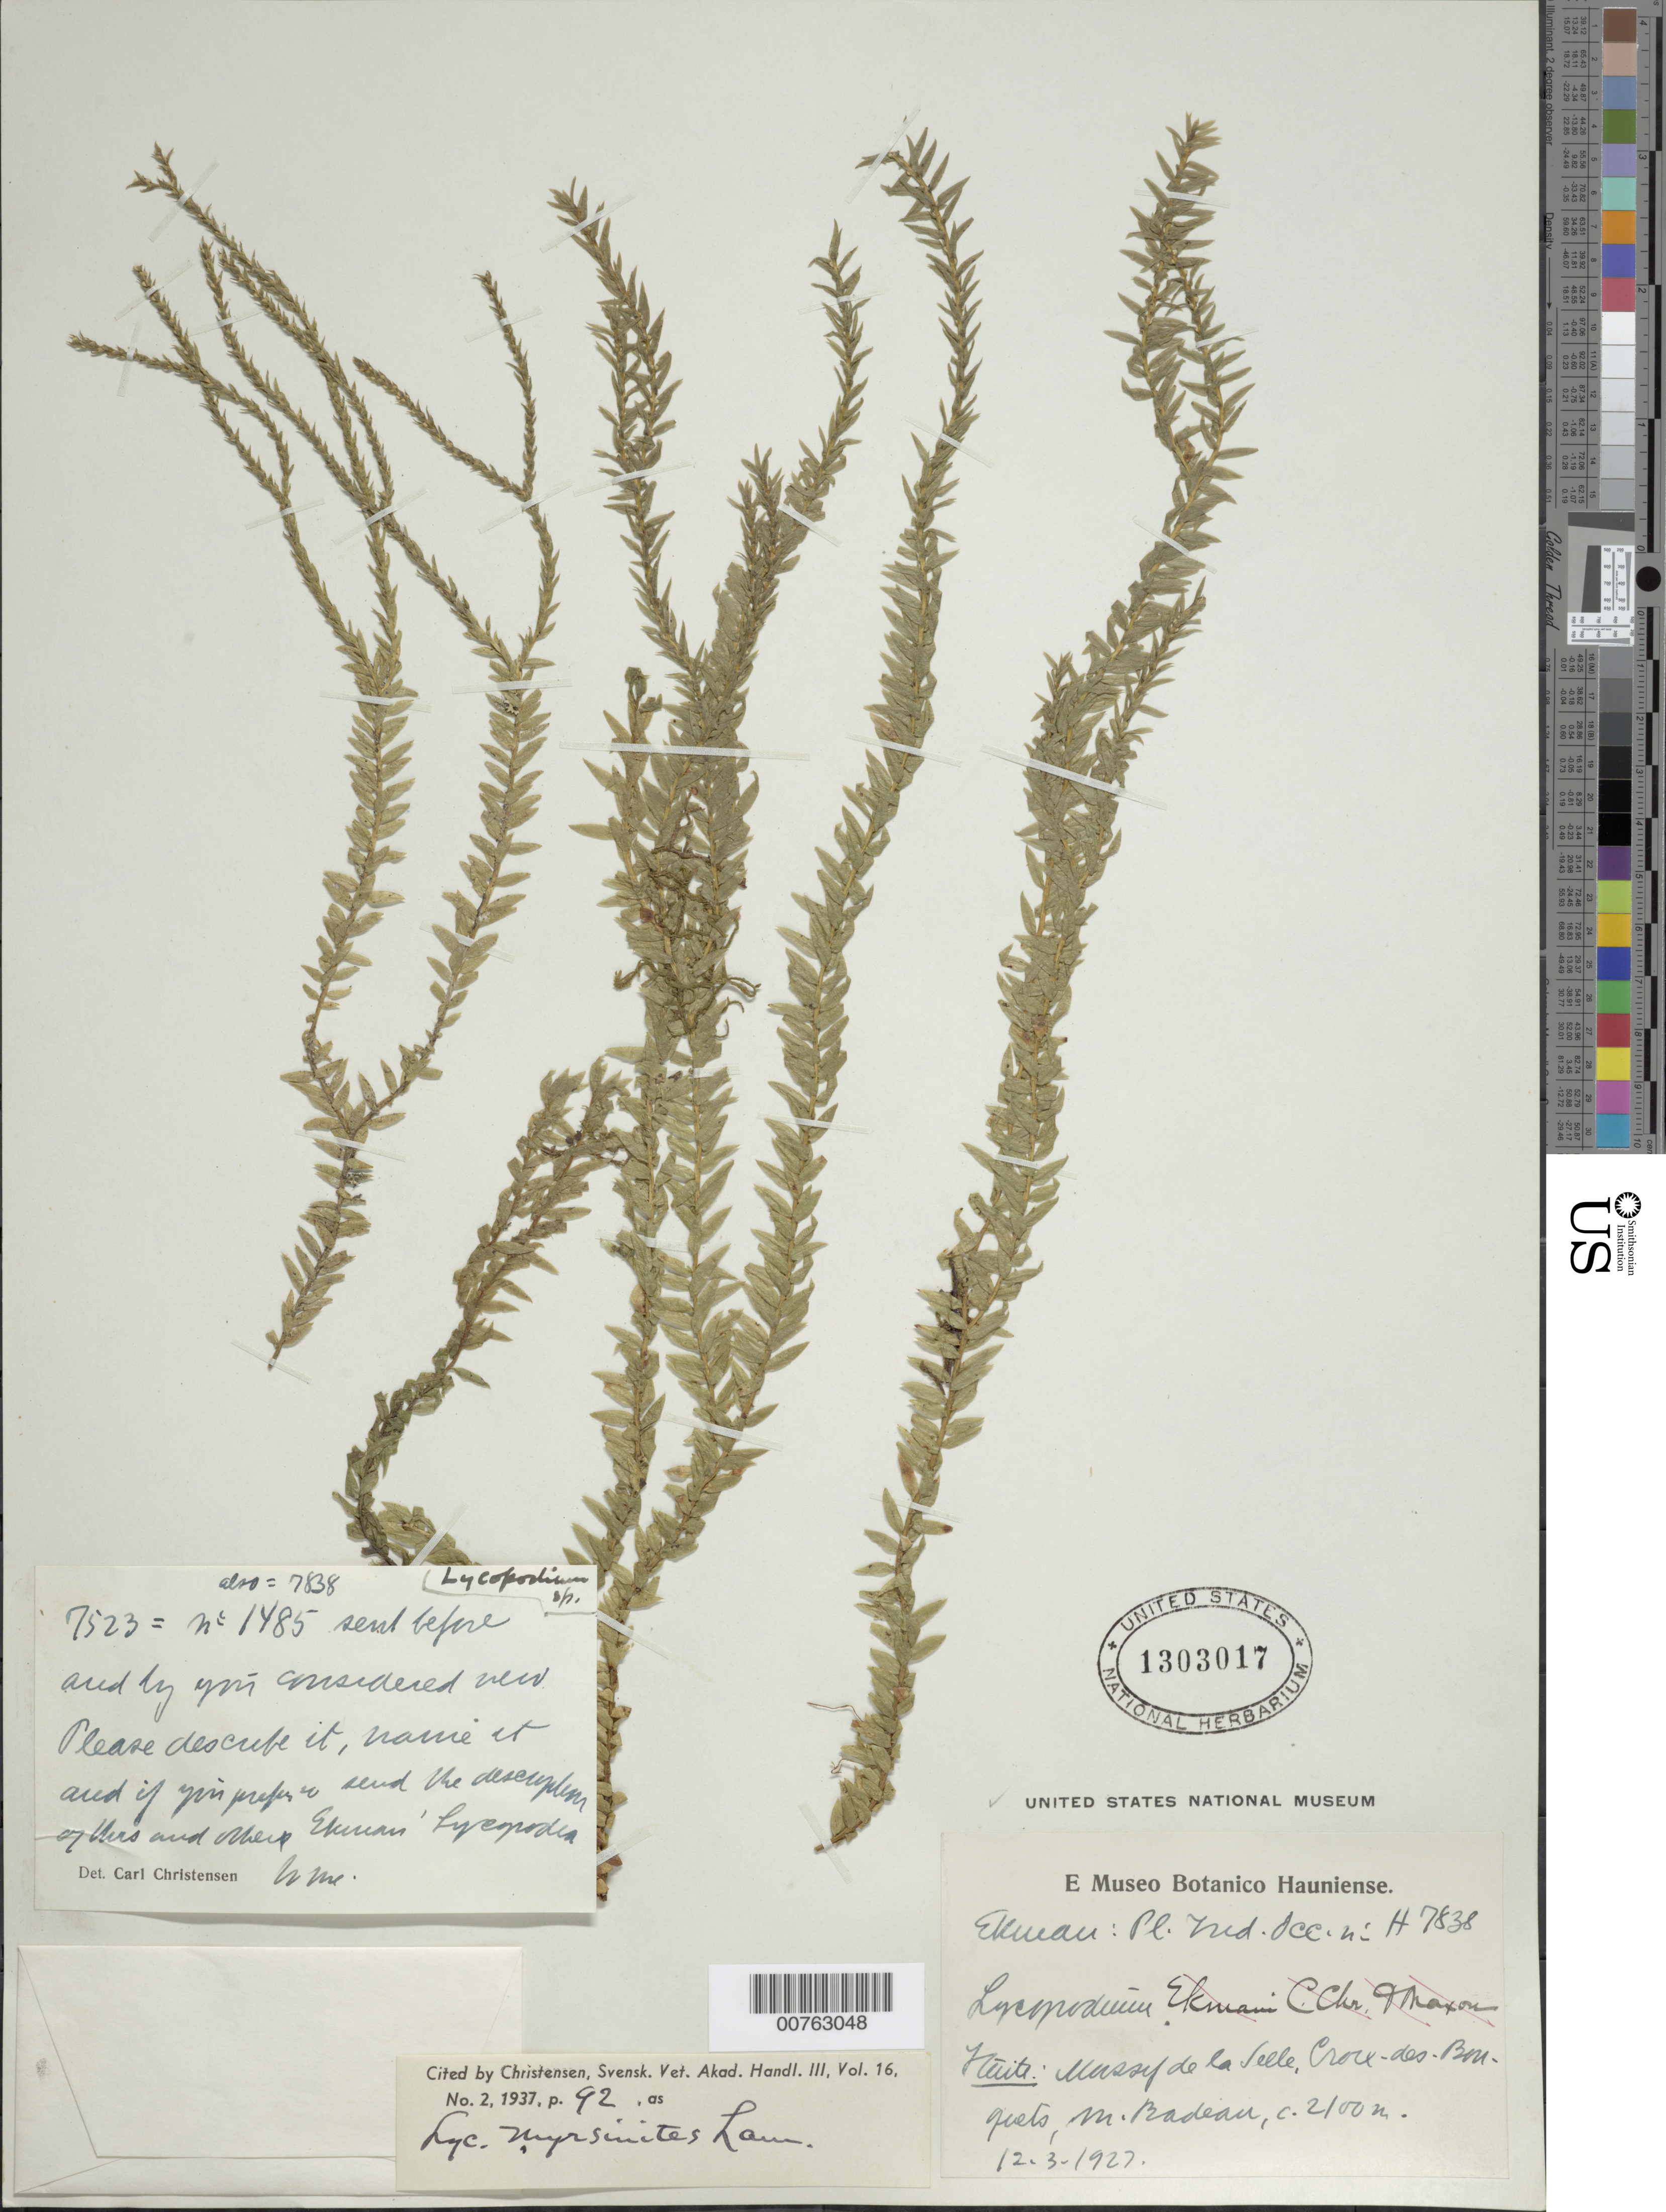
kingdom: Plantae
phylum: Tracheophyta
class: Lycopodiopsida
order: Lycopodiales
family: Lycopodiaceae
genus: Phlegmariurus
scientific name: Phlegmariurus myrsinites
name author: (Lam.) B. Øllg.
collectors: E. L. Ekman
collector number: H 7838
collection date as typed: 12 Mar 1927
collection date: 1927-03-12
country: Haiti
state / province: Ouest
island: Hispaniola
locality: Massif de la Selle, Croix des Bouquets, M. Badeau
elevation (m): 2100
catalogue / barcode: US 1303017